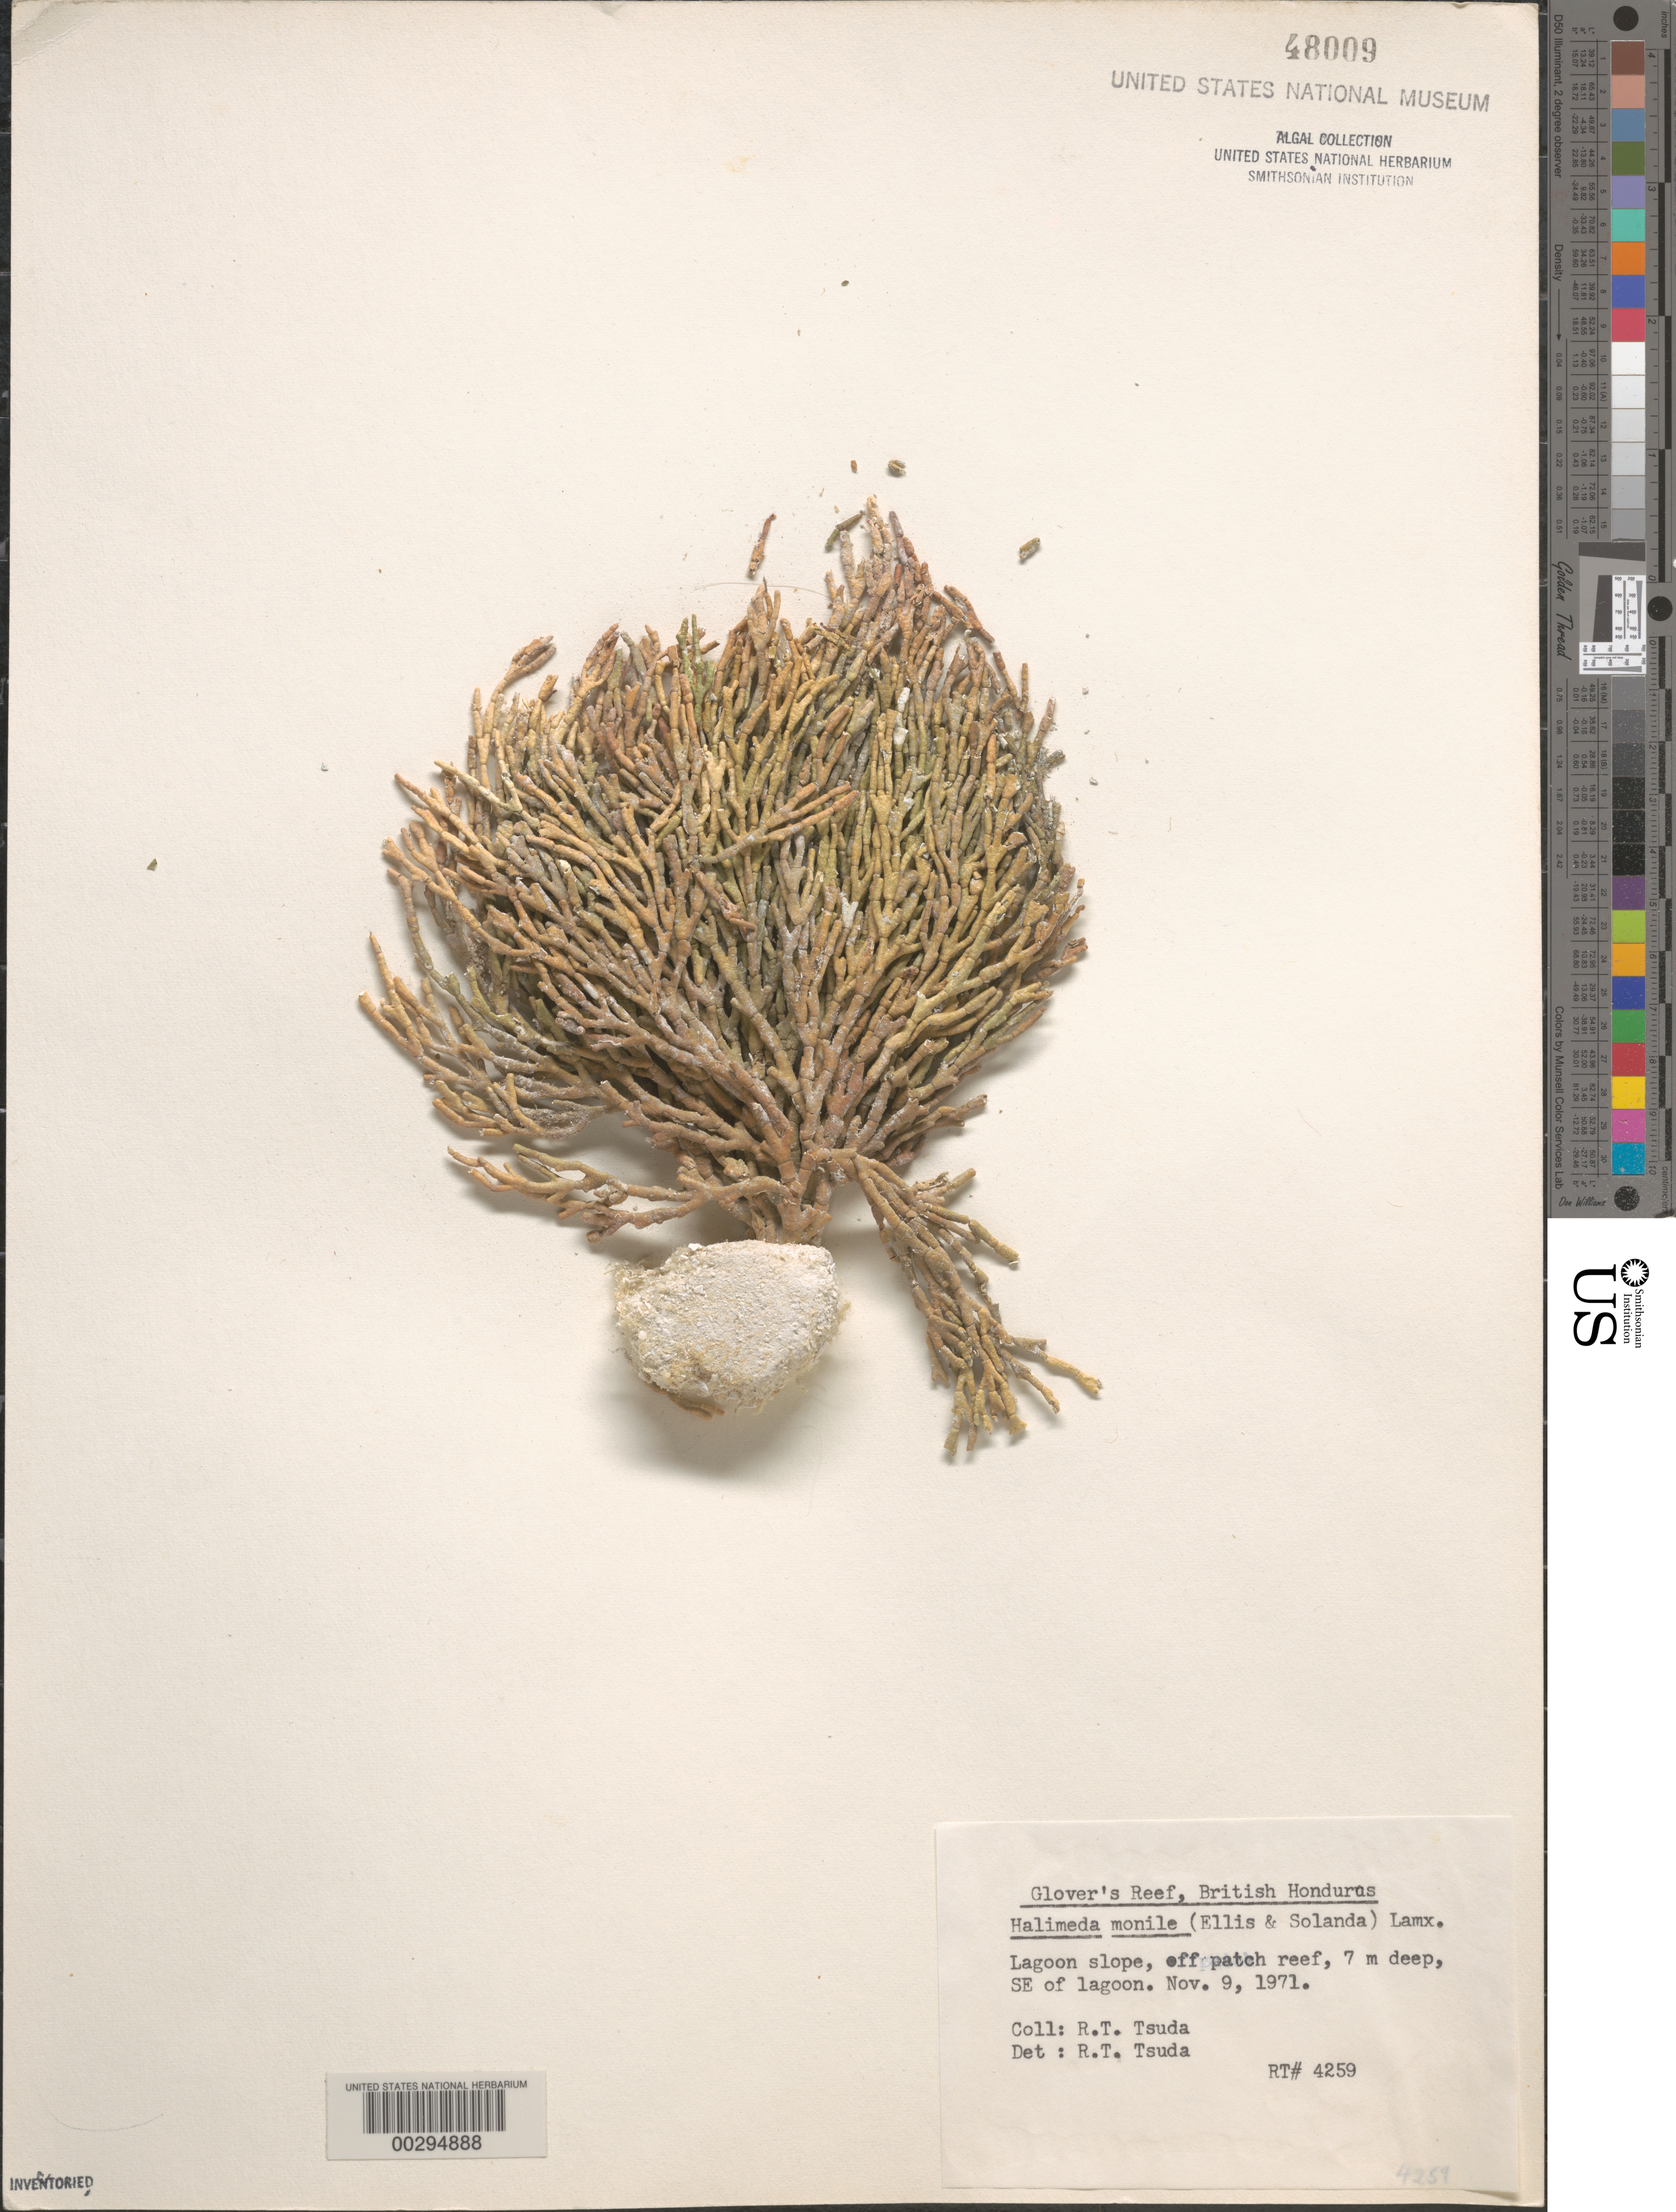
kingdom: Plantae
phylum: Chlorophyta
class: Ulvophyceae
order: Bryopsidales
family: Halimedaceae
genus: Halimeda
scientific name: Halimeda monile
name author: (J. Ellis & Sol.) J.V.Lamouroux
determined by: Tsuda, R. T.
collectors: R. Tsuda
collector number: Rt 4259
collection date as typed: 09 Nov 1971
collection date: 1971-11-09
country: Belize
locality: Glover's Reef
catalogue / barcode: US 48009